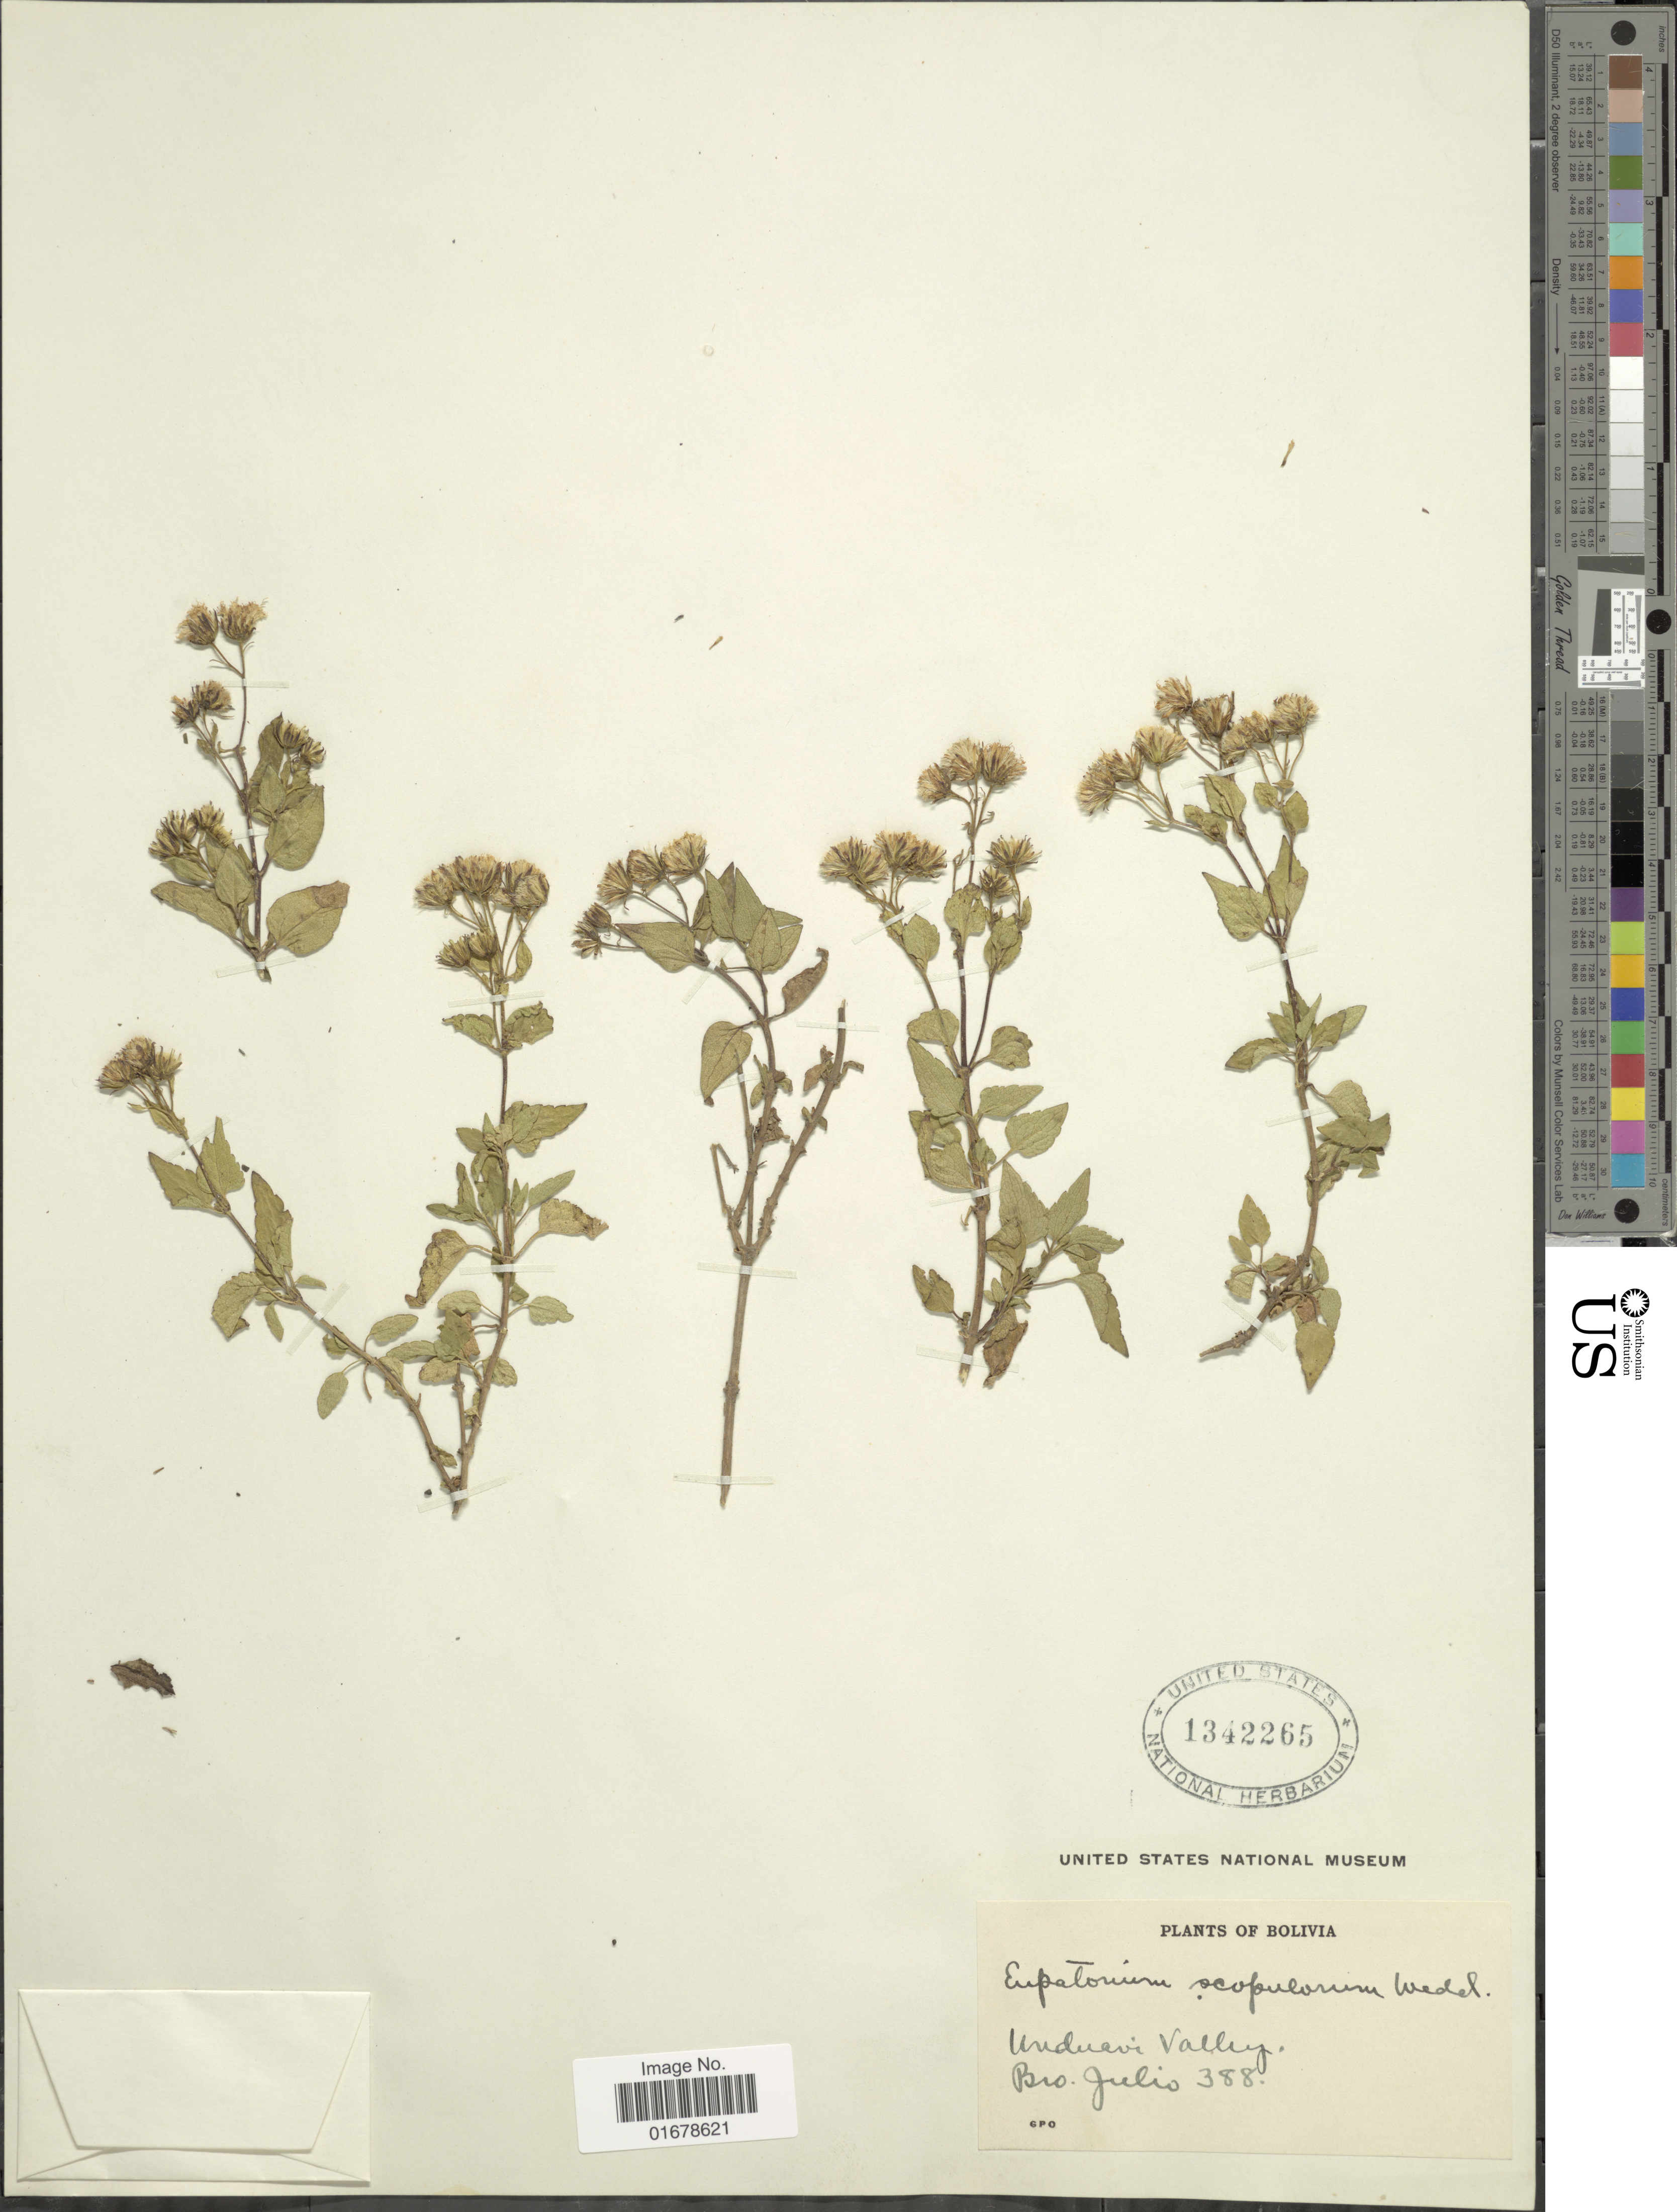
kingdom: Plantae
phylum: Tracheophyta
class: Magnoliopsida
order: Asterales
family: Asteraceae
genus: Ageratina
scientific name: Ageratina azangaroensis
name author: (Sch. Bip. ex Wedd.) R.M. King & H. Rob.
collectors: Bro. Julio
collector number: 388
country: Bolivia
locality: Unduavi Valley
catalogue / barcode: US 1342265